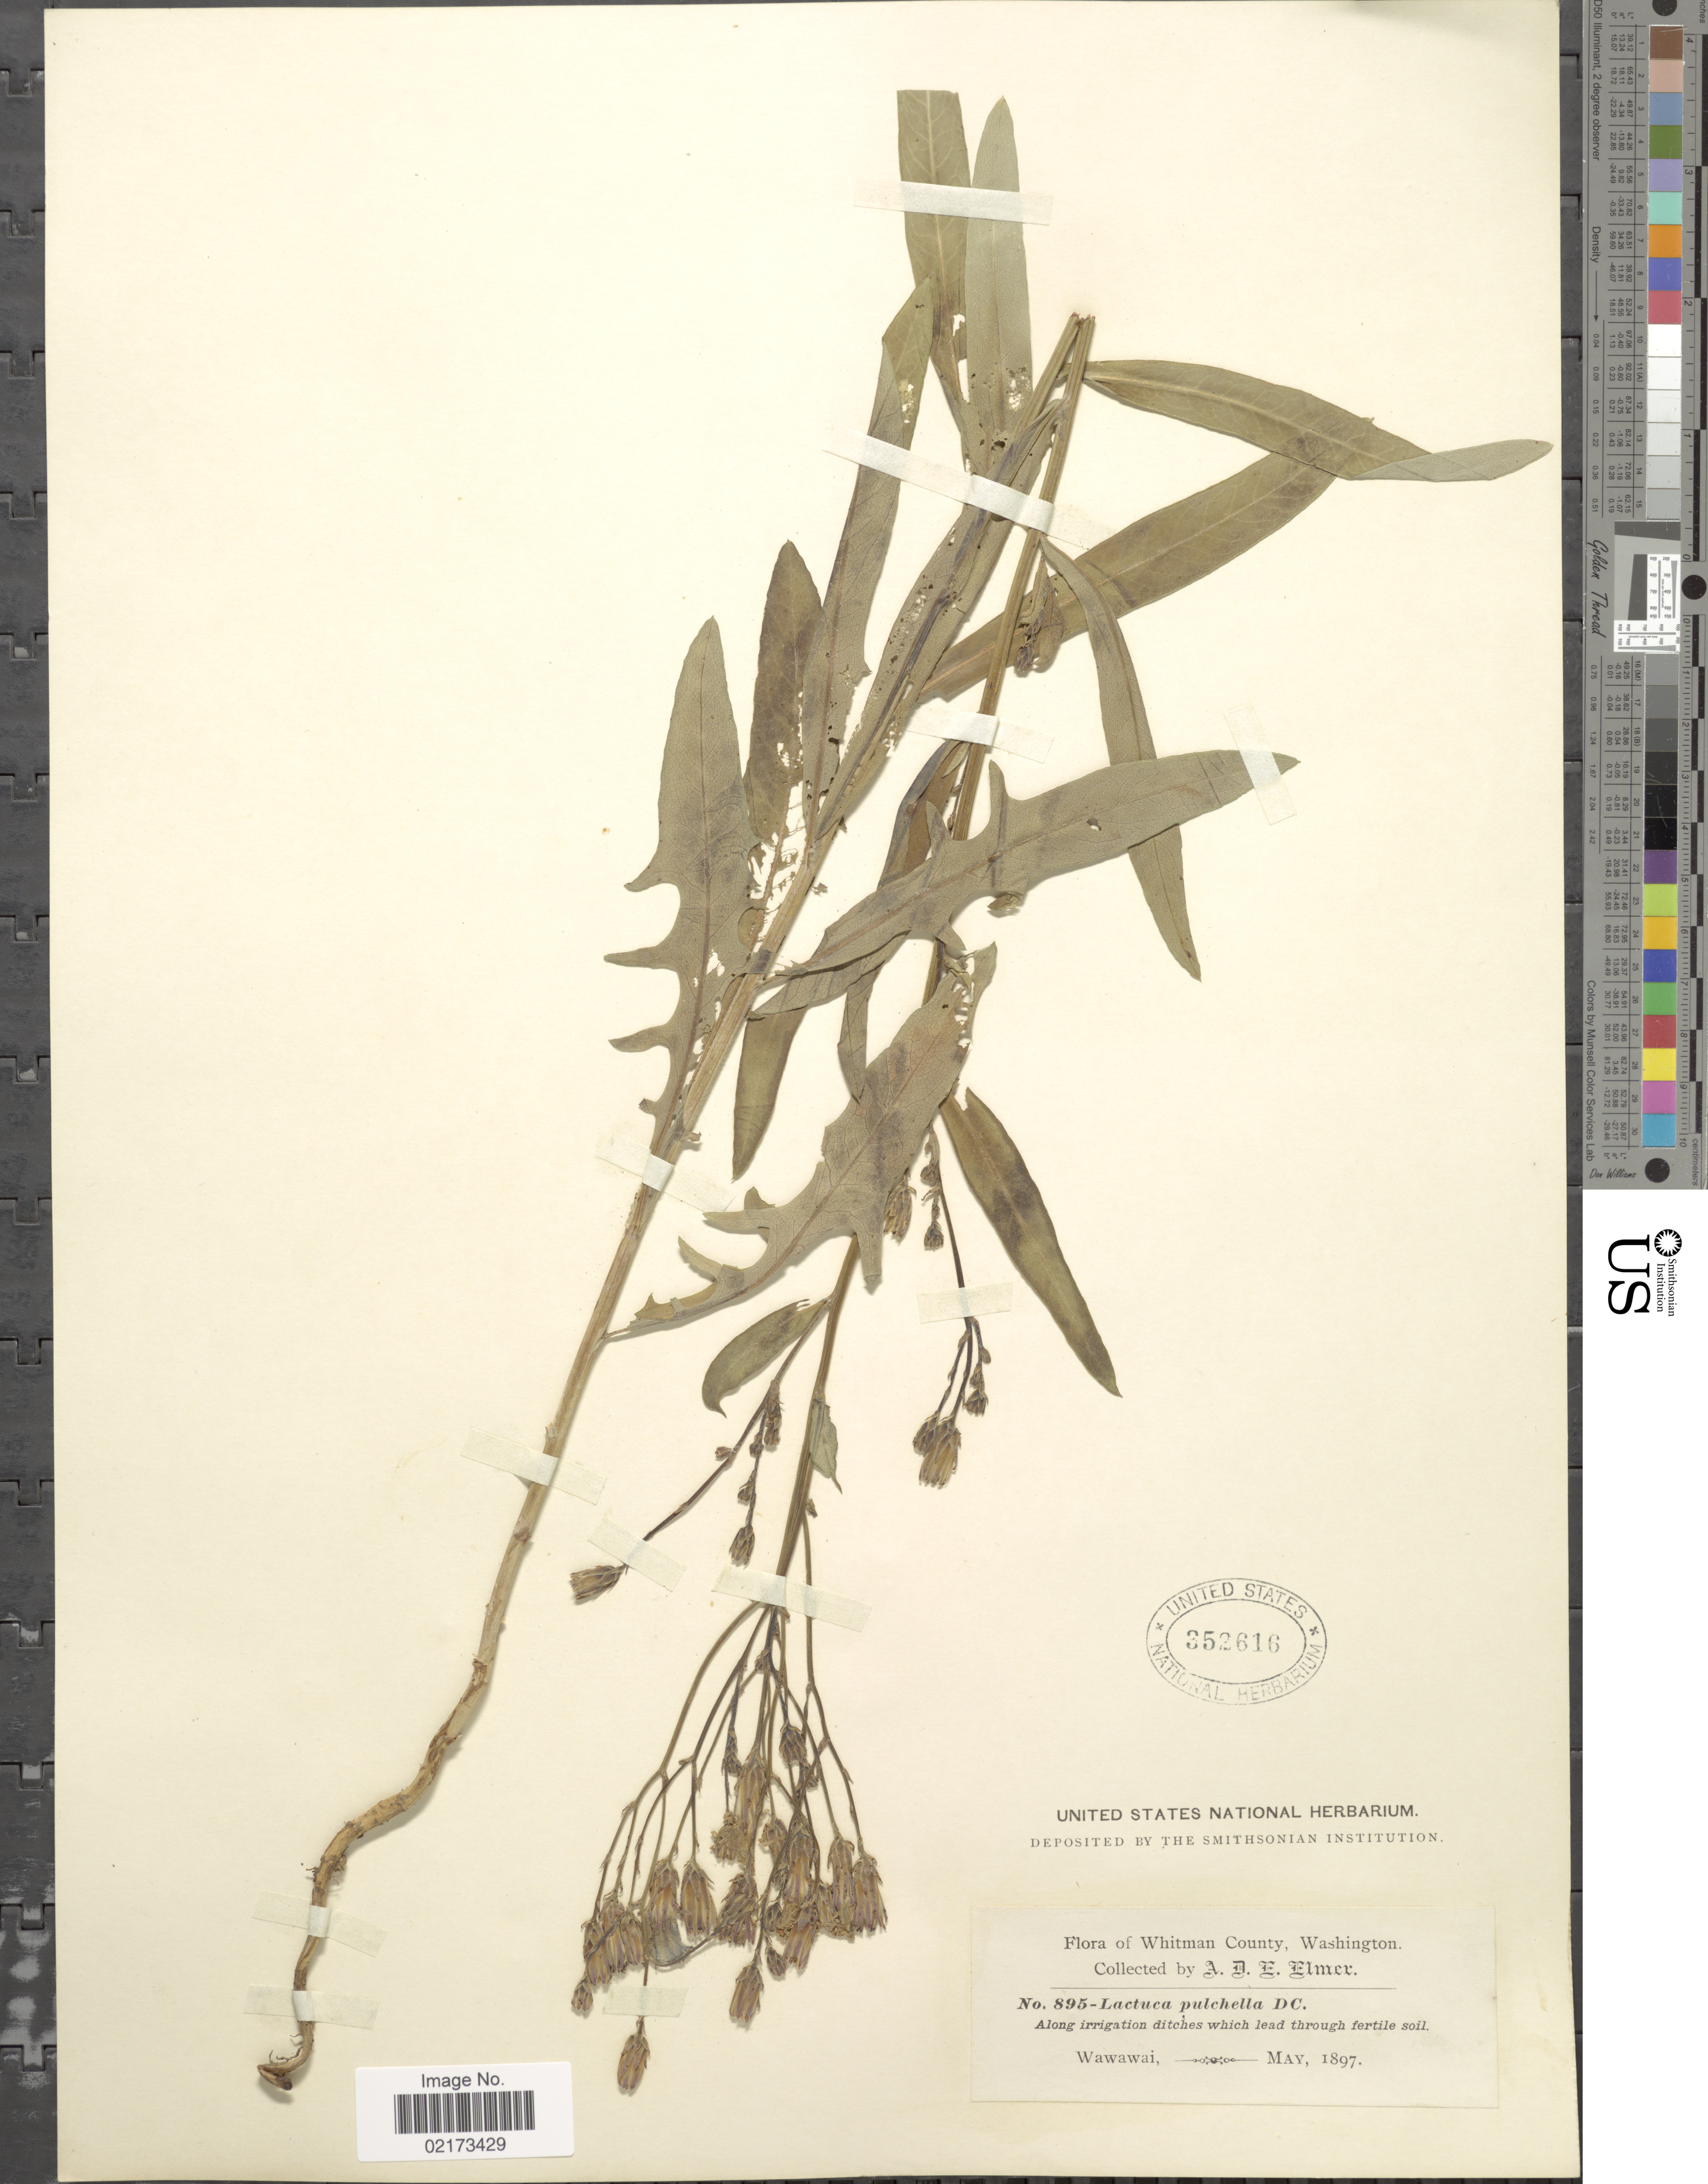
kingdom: Plantae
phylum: Tracheophyta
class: Magnoliopsida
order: Asterales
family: Asteraceae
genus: Lactuca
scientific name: Lactuca tatarica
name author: (L.) C.A. Mey.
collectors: A. D. E. Elmer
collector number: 895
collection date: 1897-05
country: United States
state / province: Washington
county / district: Whitman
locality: Whitman County, Wawawai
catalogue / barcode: US 352616